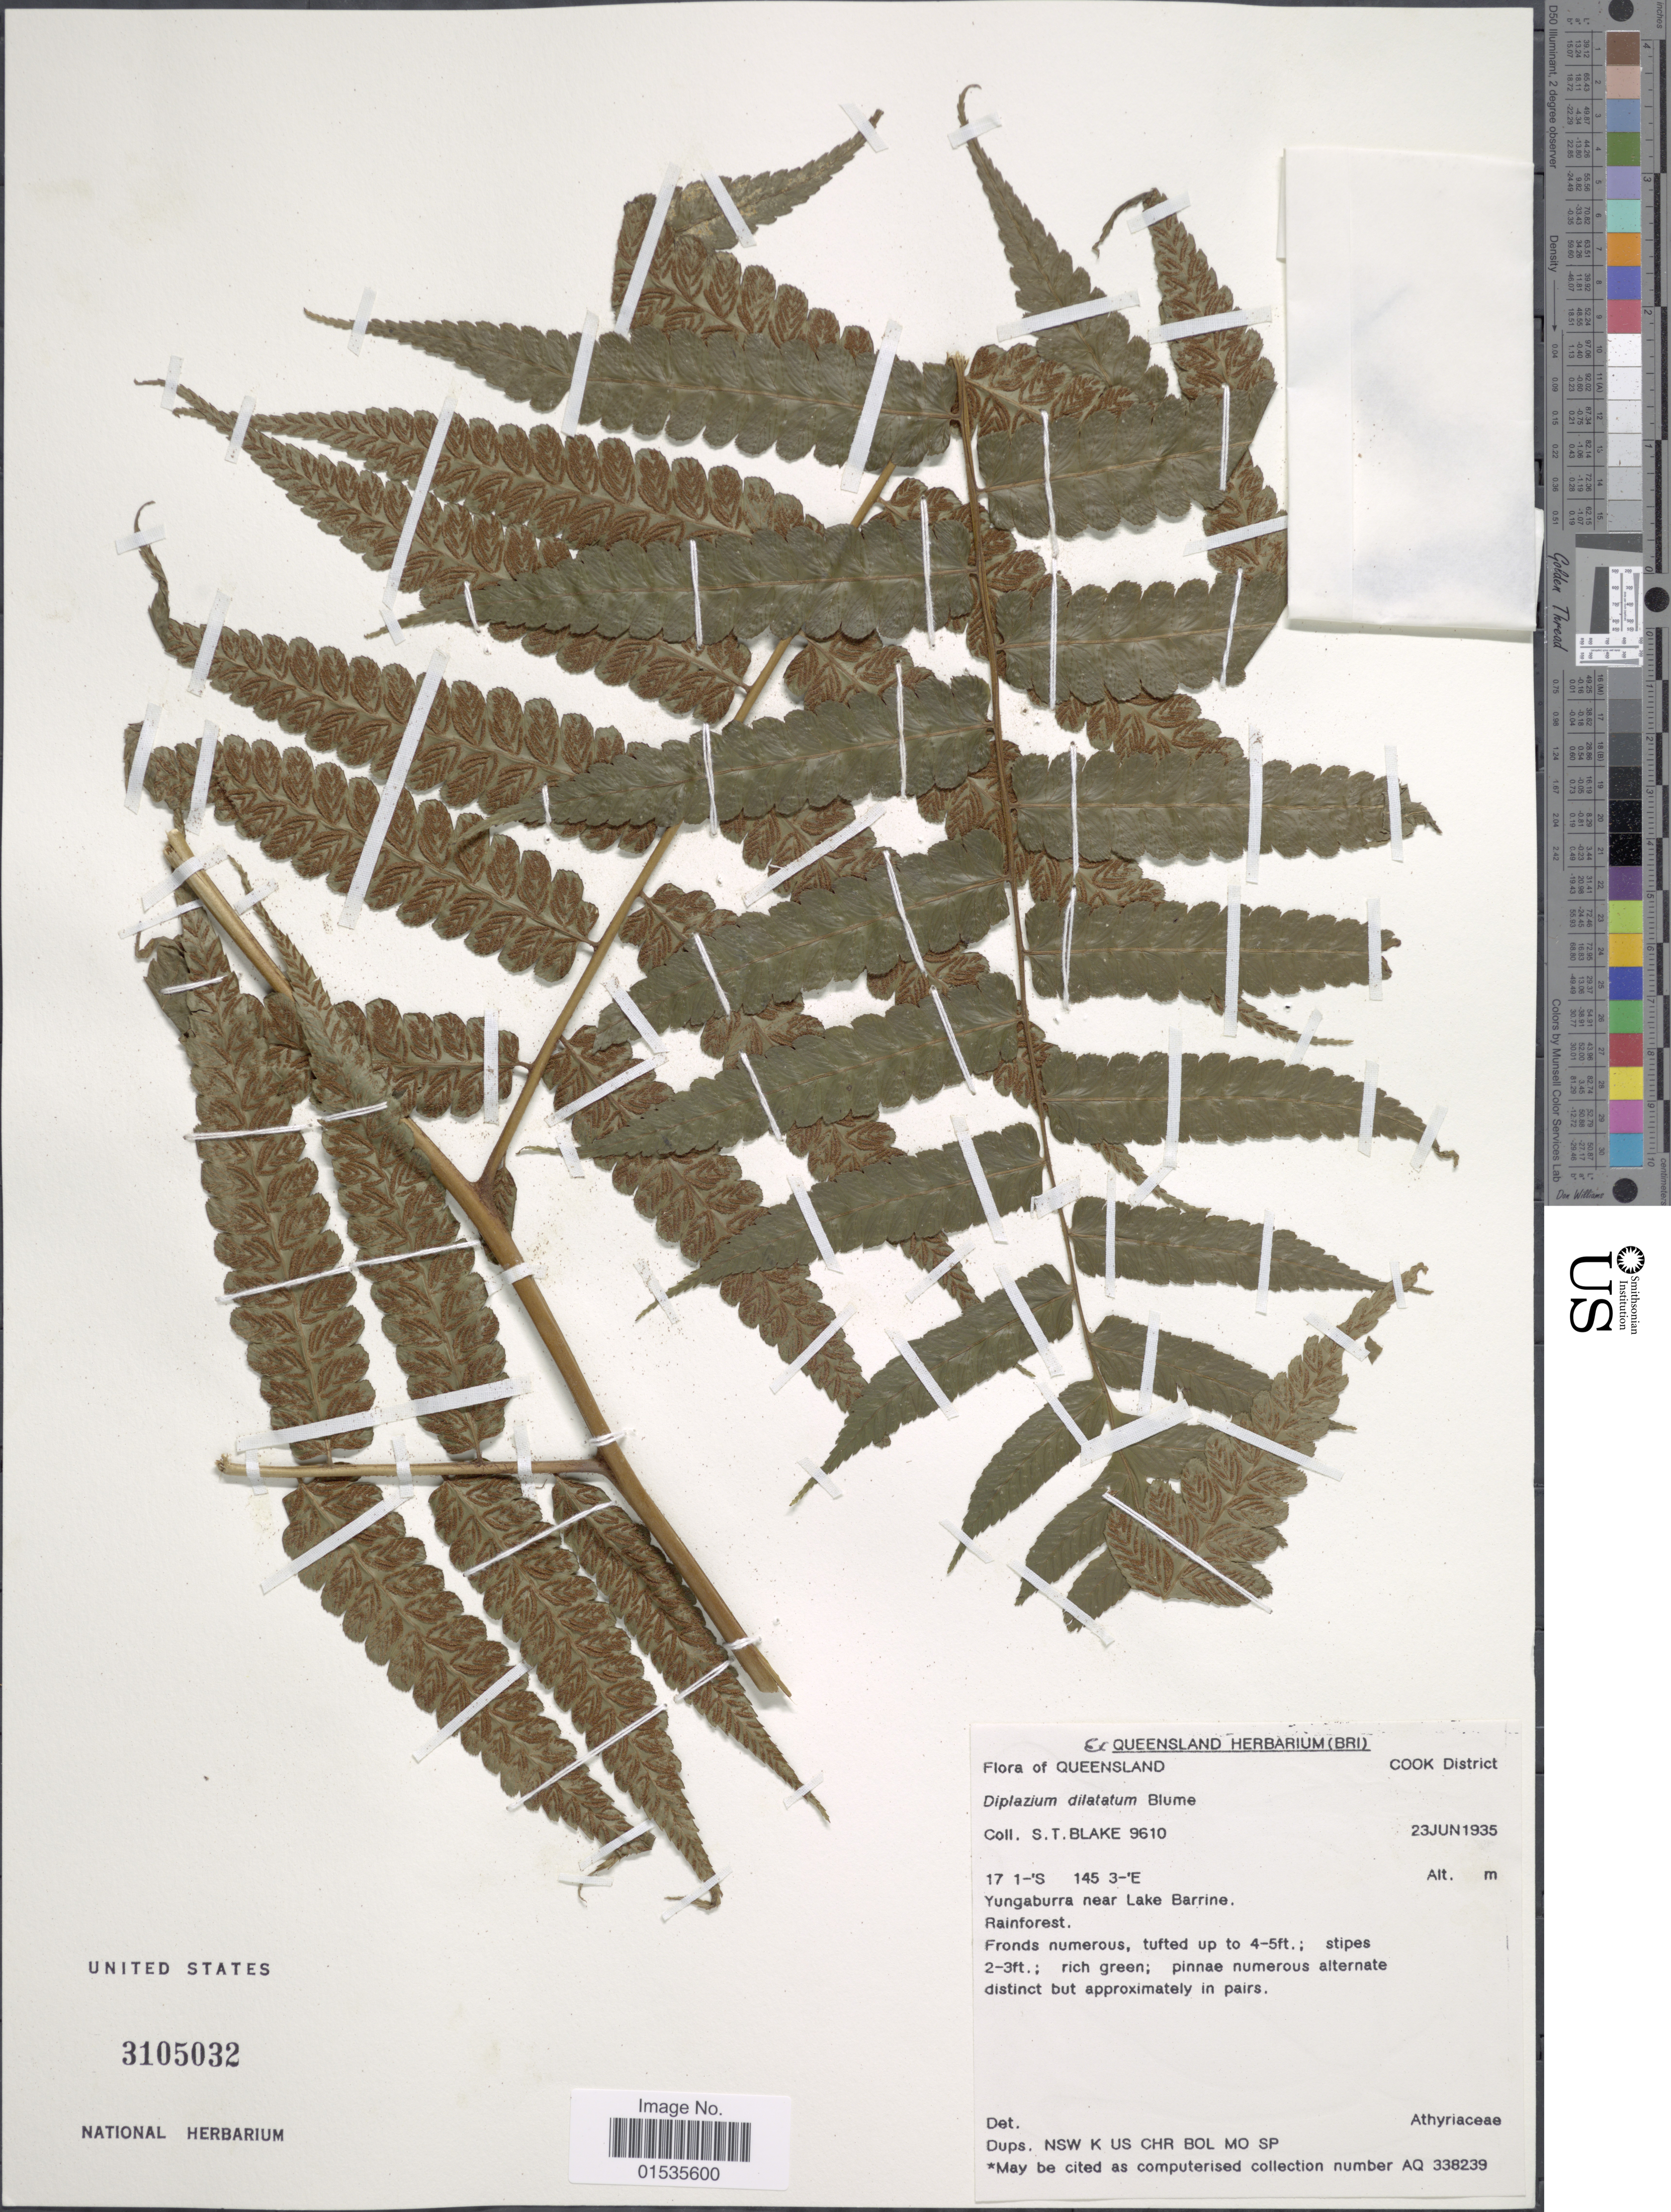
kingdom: Plantae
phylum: Tracheophyta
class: Polypodiopsida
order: Polypodiales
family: Athyriaceae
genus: Diplazium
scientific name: Diplazium dilatatum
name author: Blume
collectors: S. T. Blake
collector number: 9610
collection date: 1935-06-23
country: Australia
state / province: Queensland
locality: Cook District, Yungaburra near Lake Barrine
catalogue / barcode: US 315032